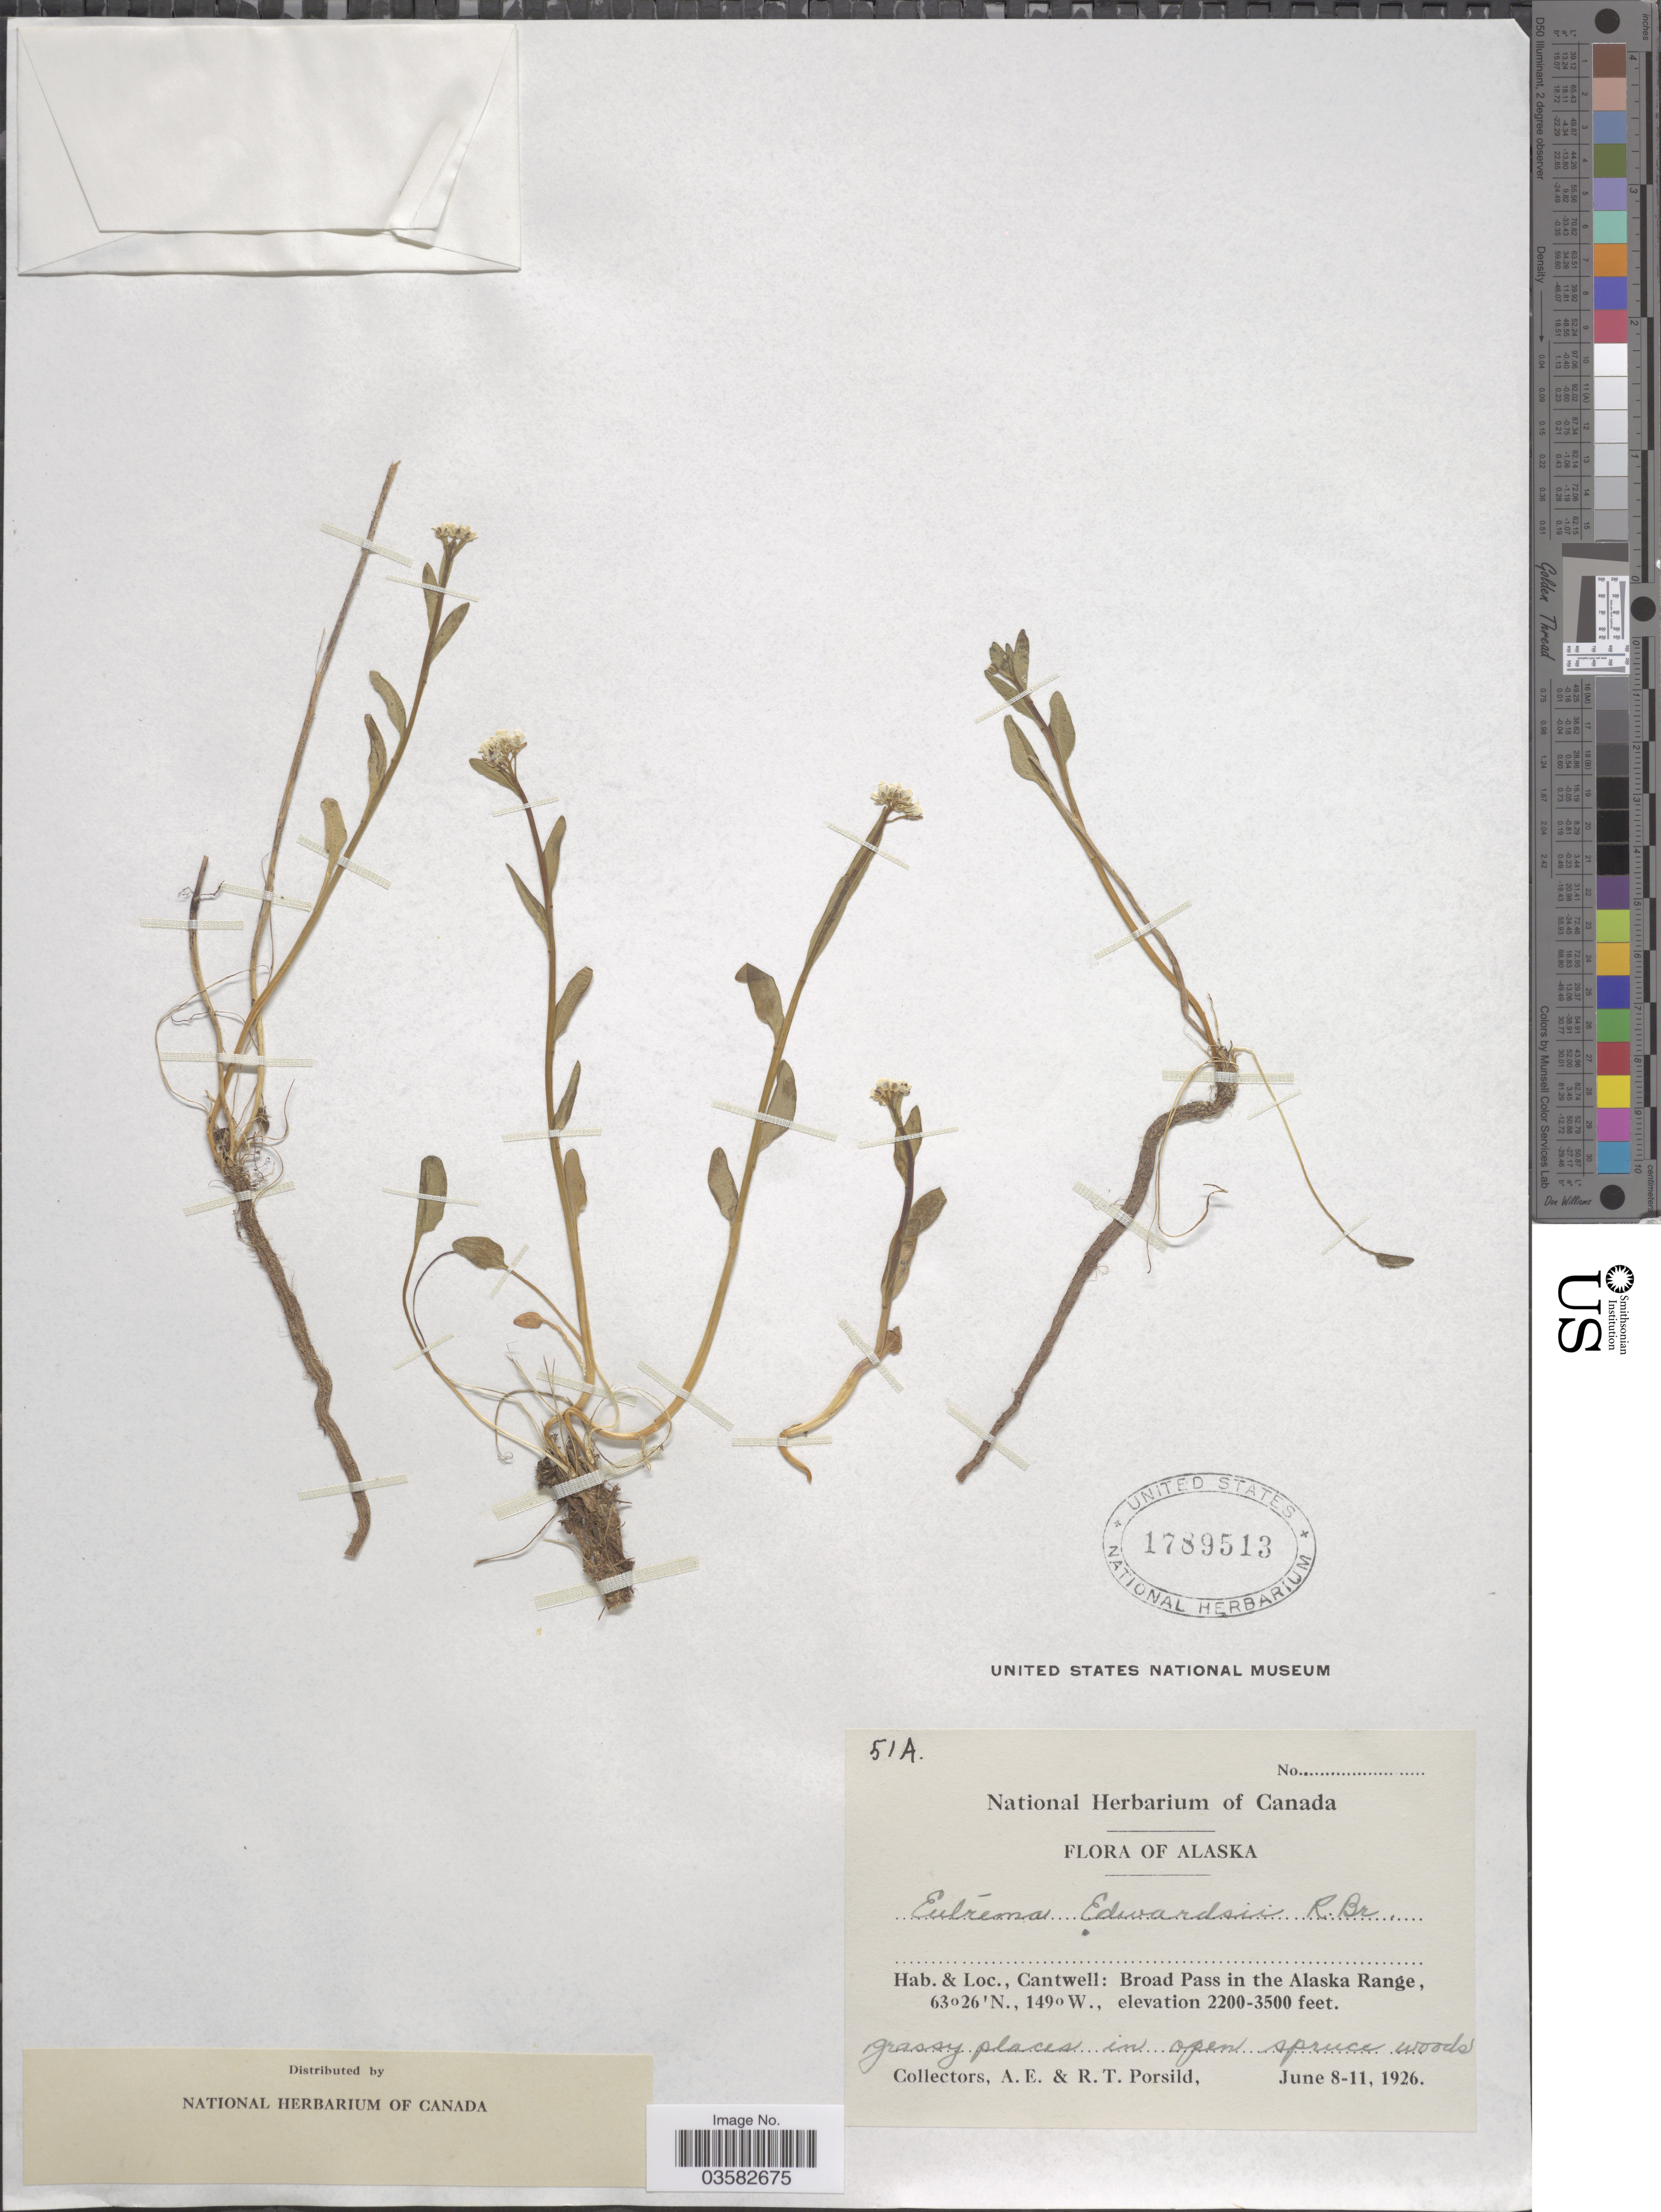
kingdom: Plantae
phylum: Tracheophyta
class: Magnoliopsida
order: Brassicales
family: Brassicaceae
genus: Eutrema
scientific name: Eutrema edwardsii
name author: R. Br.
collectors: A. E. Porsild & R. T. Porsild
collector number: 51A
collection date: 1926-06-08/1926-06-11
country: United States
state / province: Alaska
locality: Cantwell: Broad Pass in the Alaska Range.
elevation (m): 671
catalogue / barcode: US 1789513